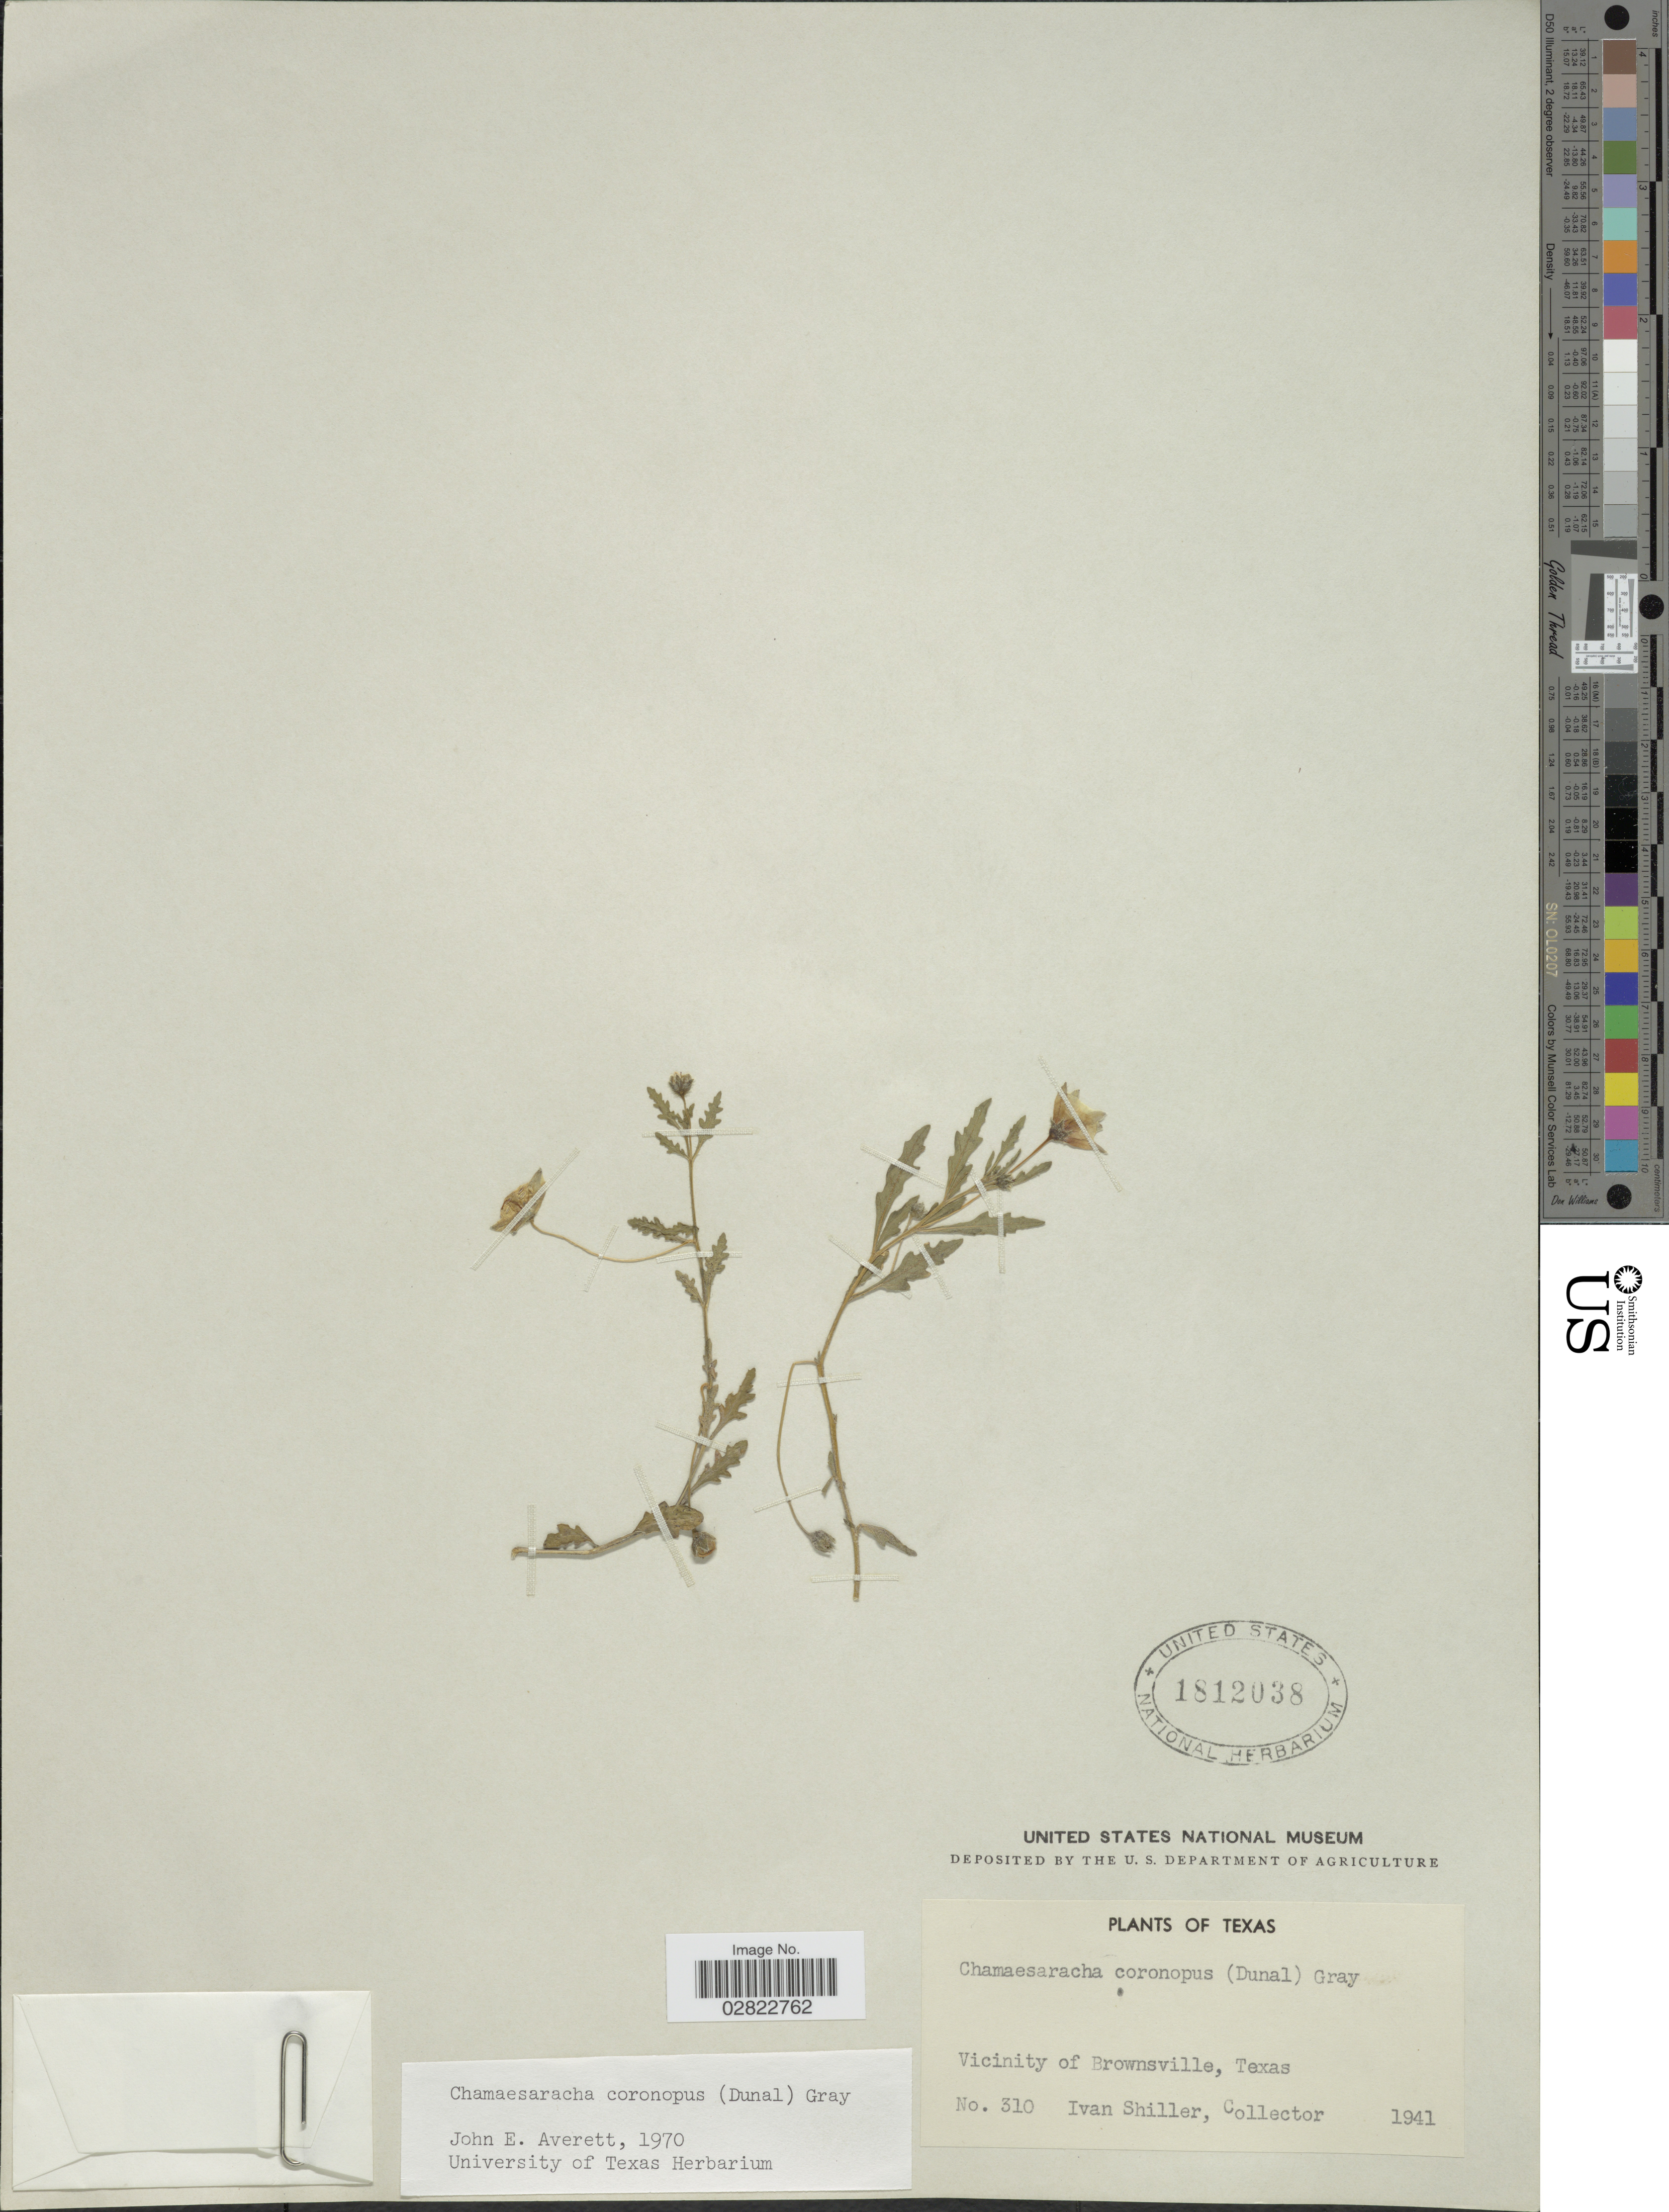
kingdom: Plantae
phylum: Tracheophyta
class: Magnoliopsida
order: Solanales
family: Solanaceae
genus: Chamaesaracha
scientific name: Chamaesaracha coronopus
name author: (Dunal) A. Gray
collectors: I. Shiller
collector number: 310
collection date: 1941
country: United States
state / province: Texas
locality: Vicinity of Brownsville.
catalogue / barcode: US 1812038